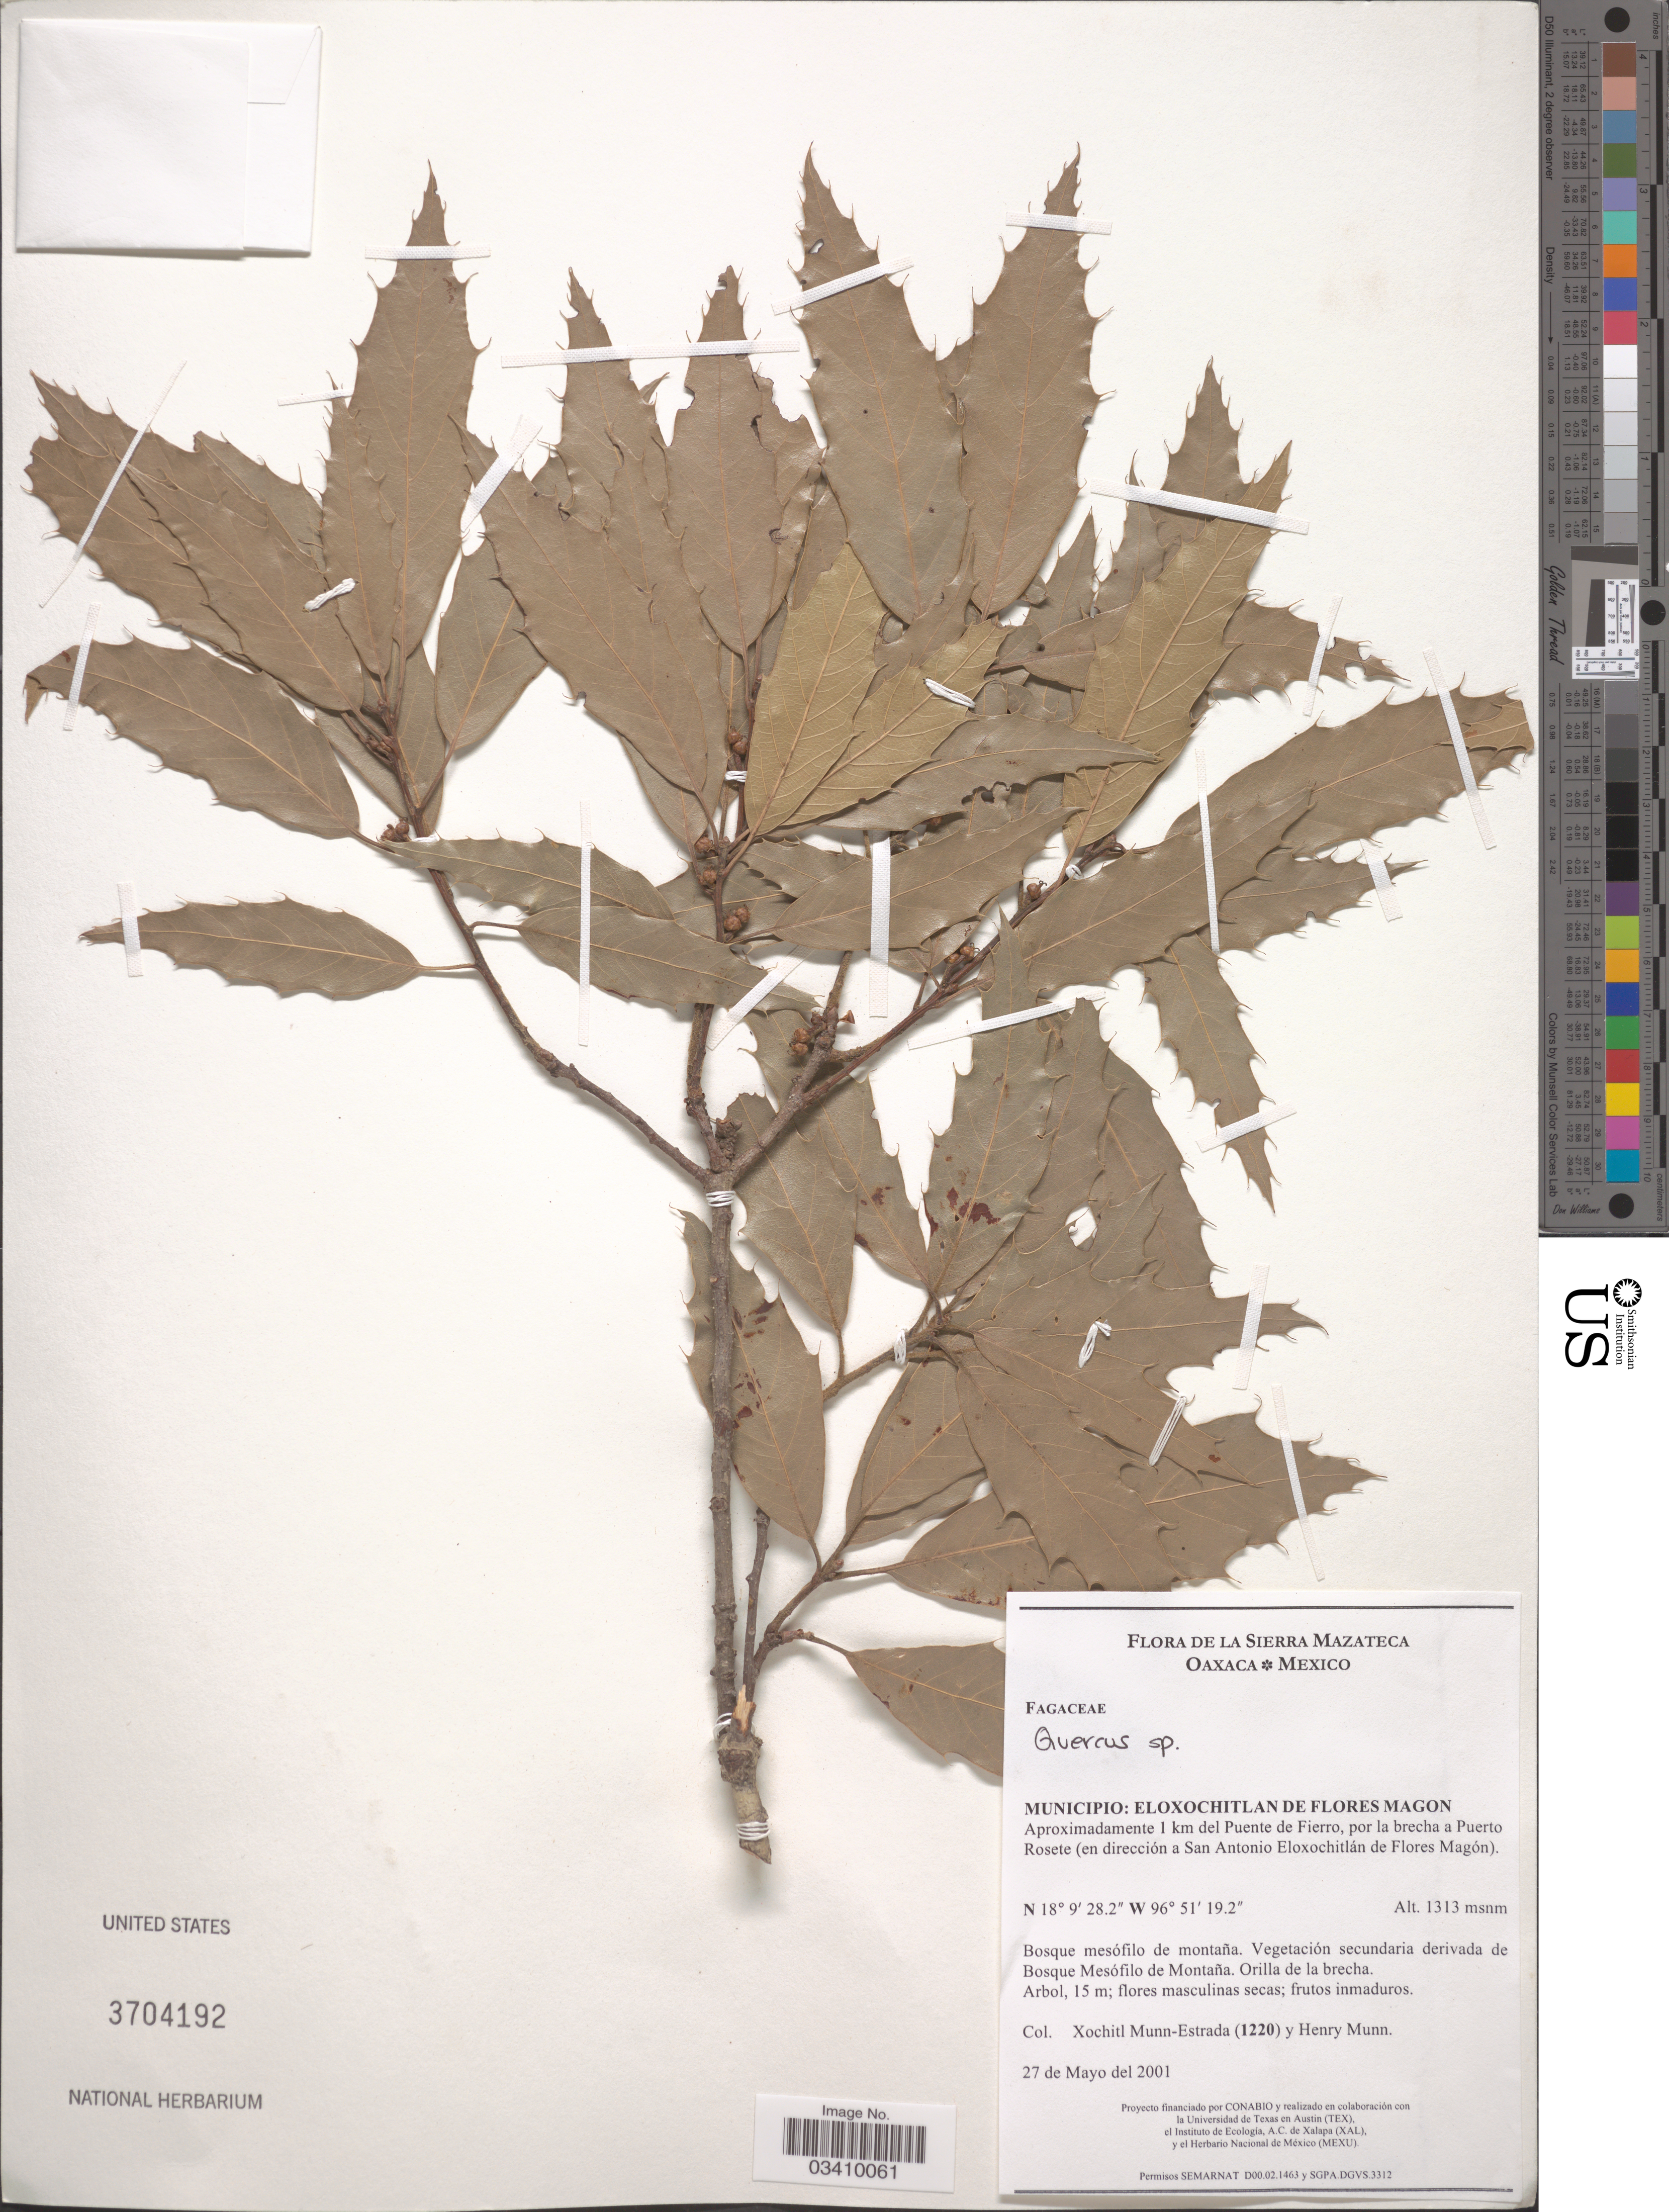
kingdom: Plantae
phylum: Tracheophyta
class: Magnoliopsida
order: Fagales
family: Fagaceae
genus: Quercus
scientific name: Quercus sp.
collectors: X. Munn-Estrada & H. Munn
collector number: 1220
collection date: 2001-05-27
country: Mexico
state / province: Oaxaca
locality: La Sierra Mazateca. Municipio: Eloxochitlan de Flores Magon Aproximadamente 1 km del Puente de Fierro, por la brecha a Puerto Rosete (en dirección a San Antonio Eloxochitlán de Flores Magón).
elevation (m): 1313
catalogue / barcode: US 3704192